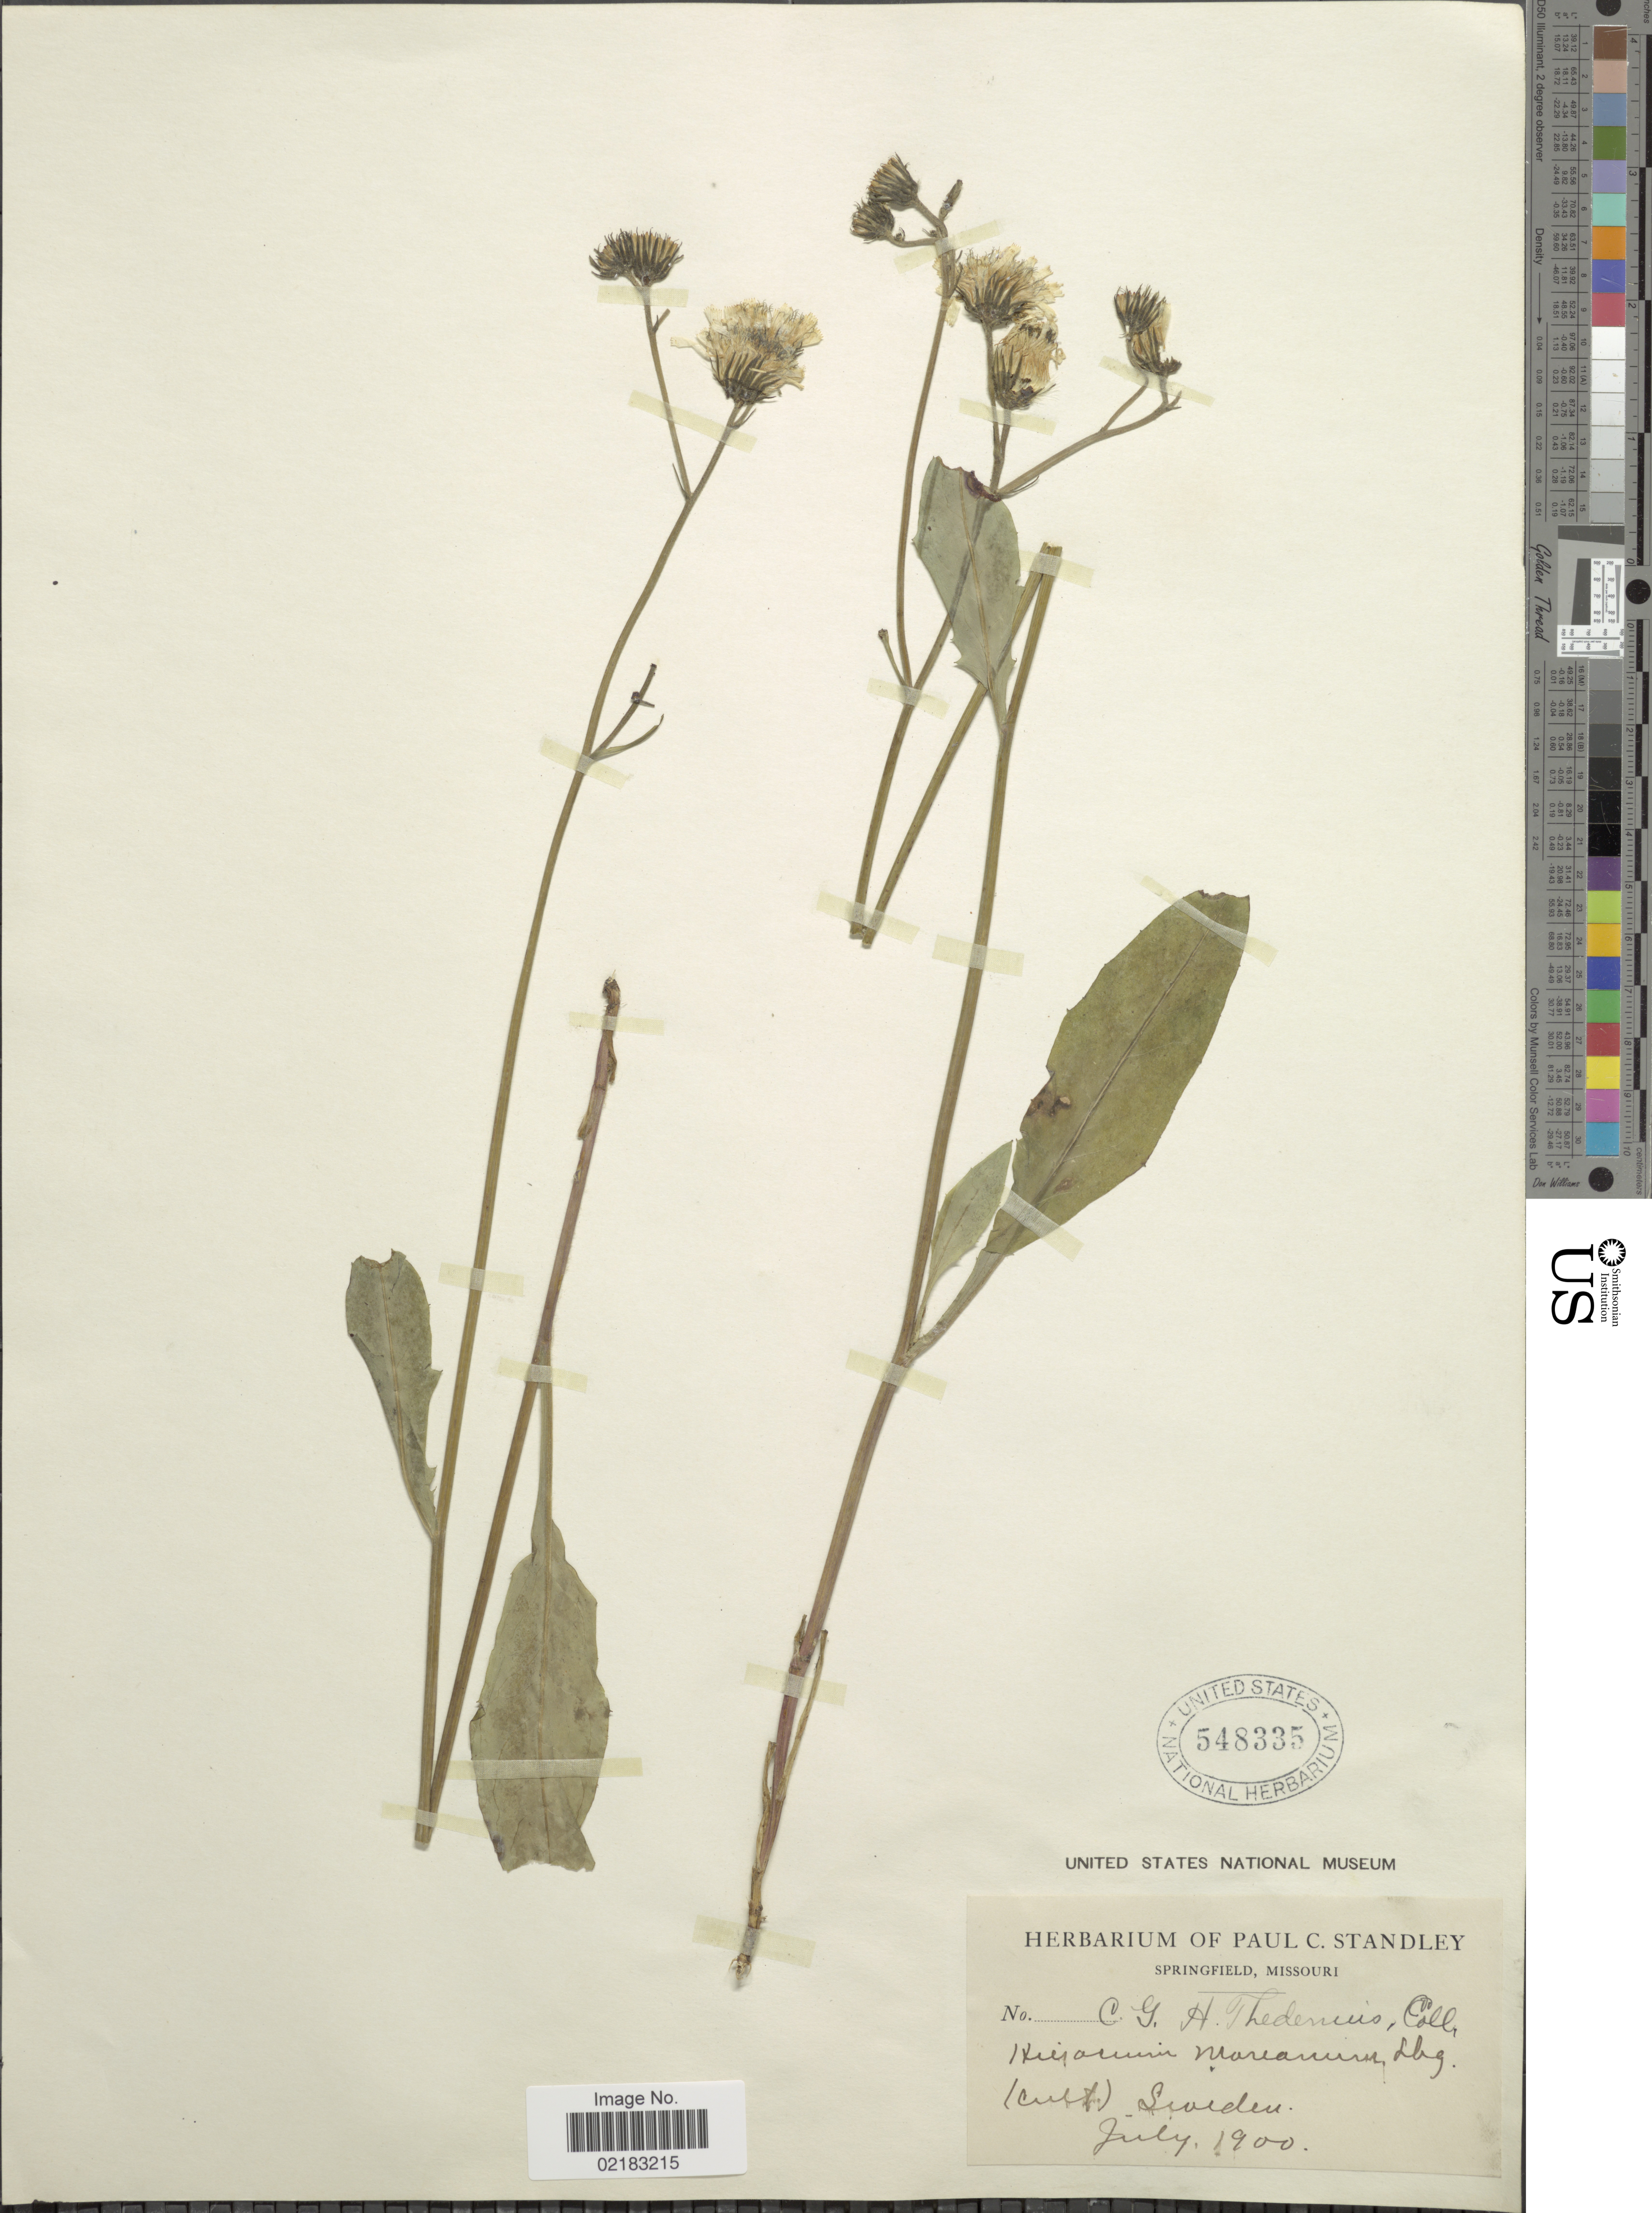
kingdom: Plantae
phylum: Tracheophyta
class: Magnoliopsida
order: Asterales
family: Asteraceae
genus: Hieracium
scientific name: Hieracium moreanum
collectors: C. Thedenius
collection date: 1900-07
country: Sweden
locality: Sweden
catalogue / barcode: US 548335